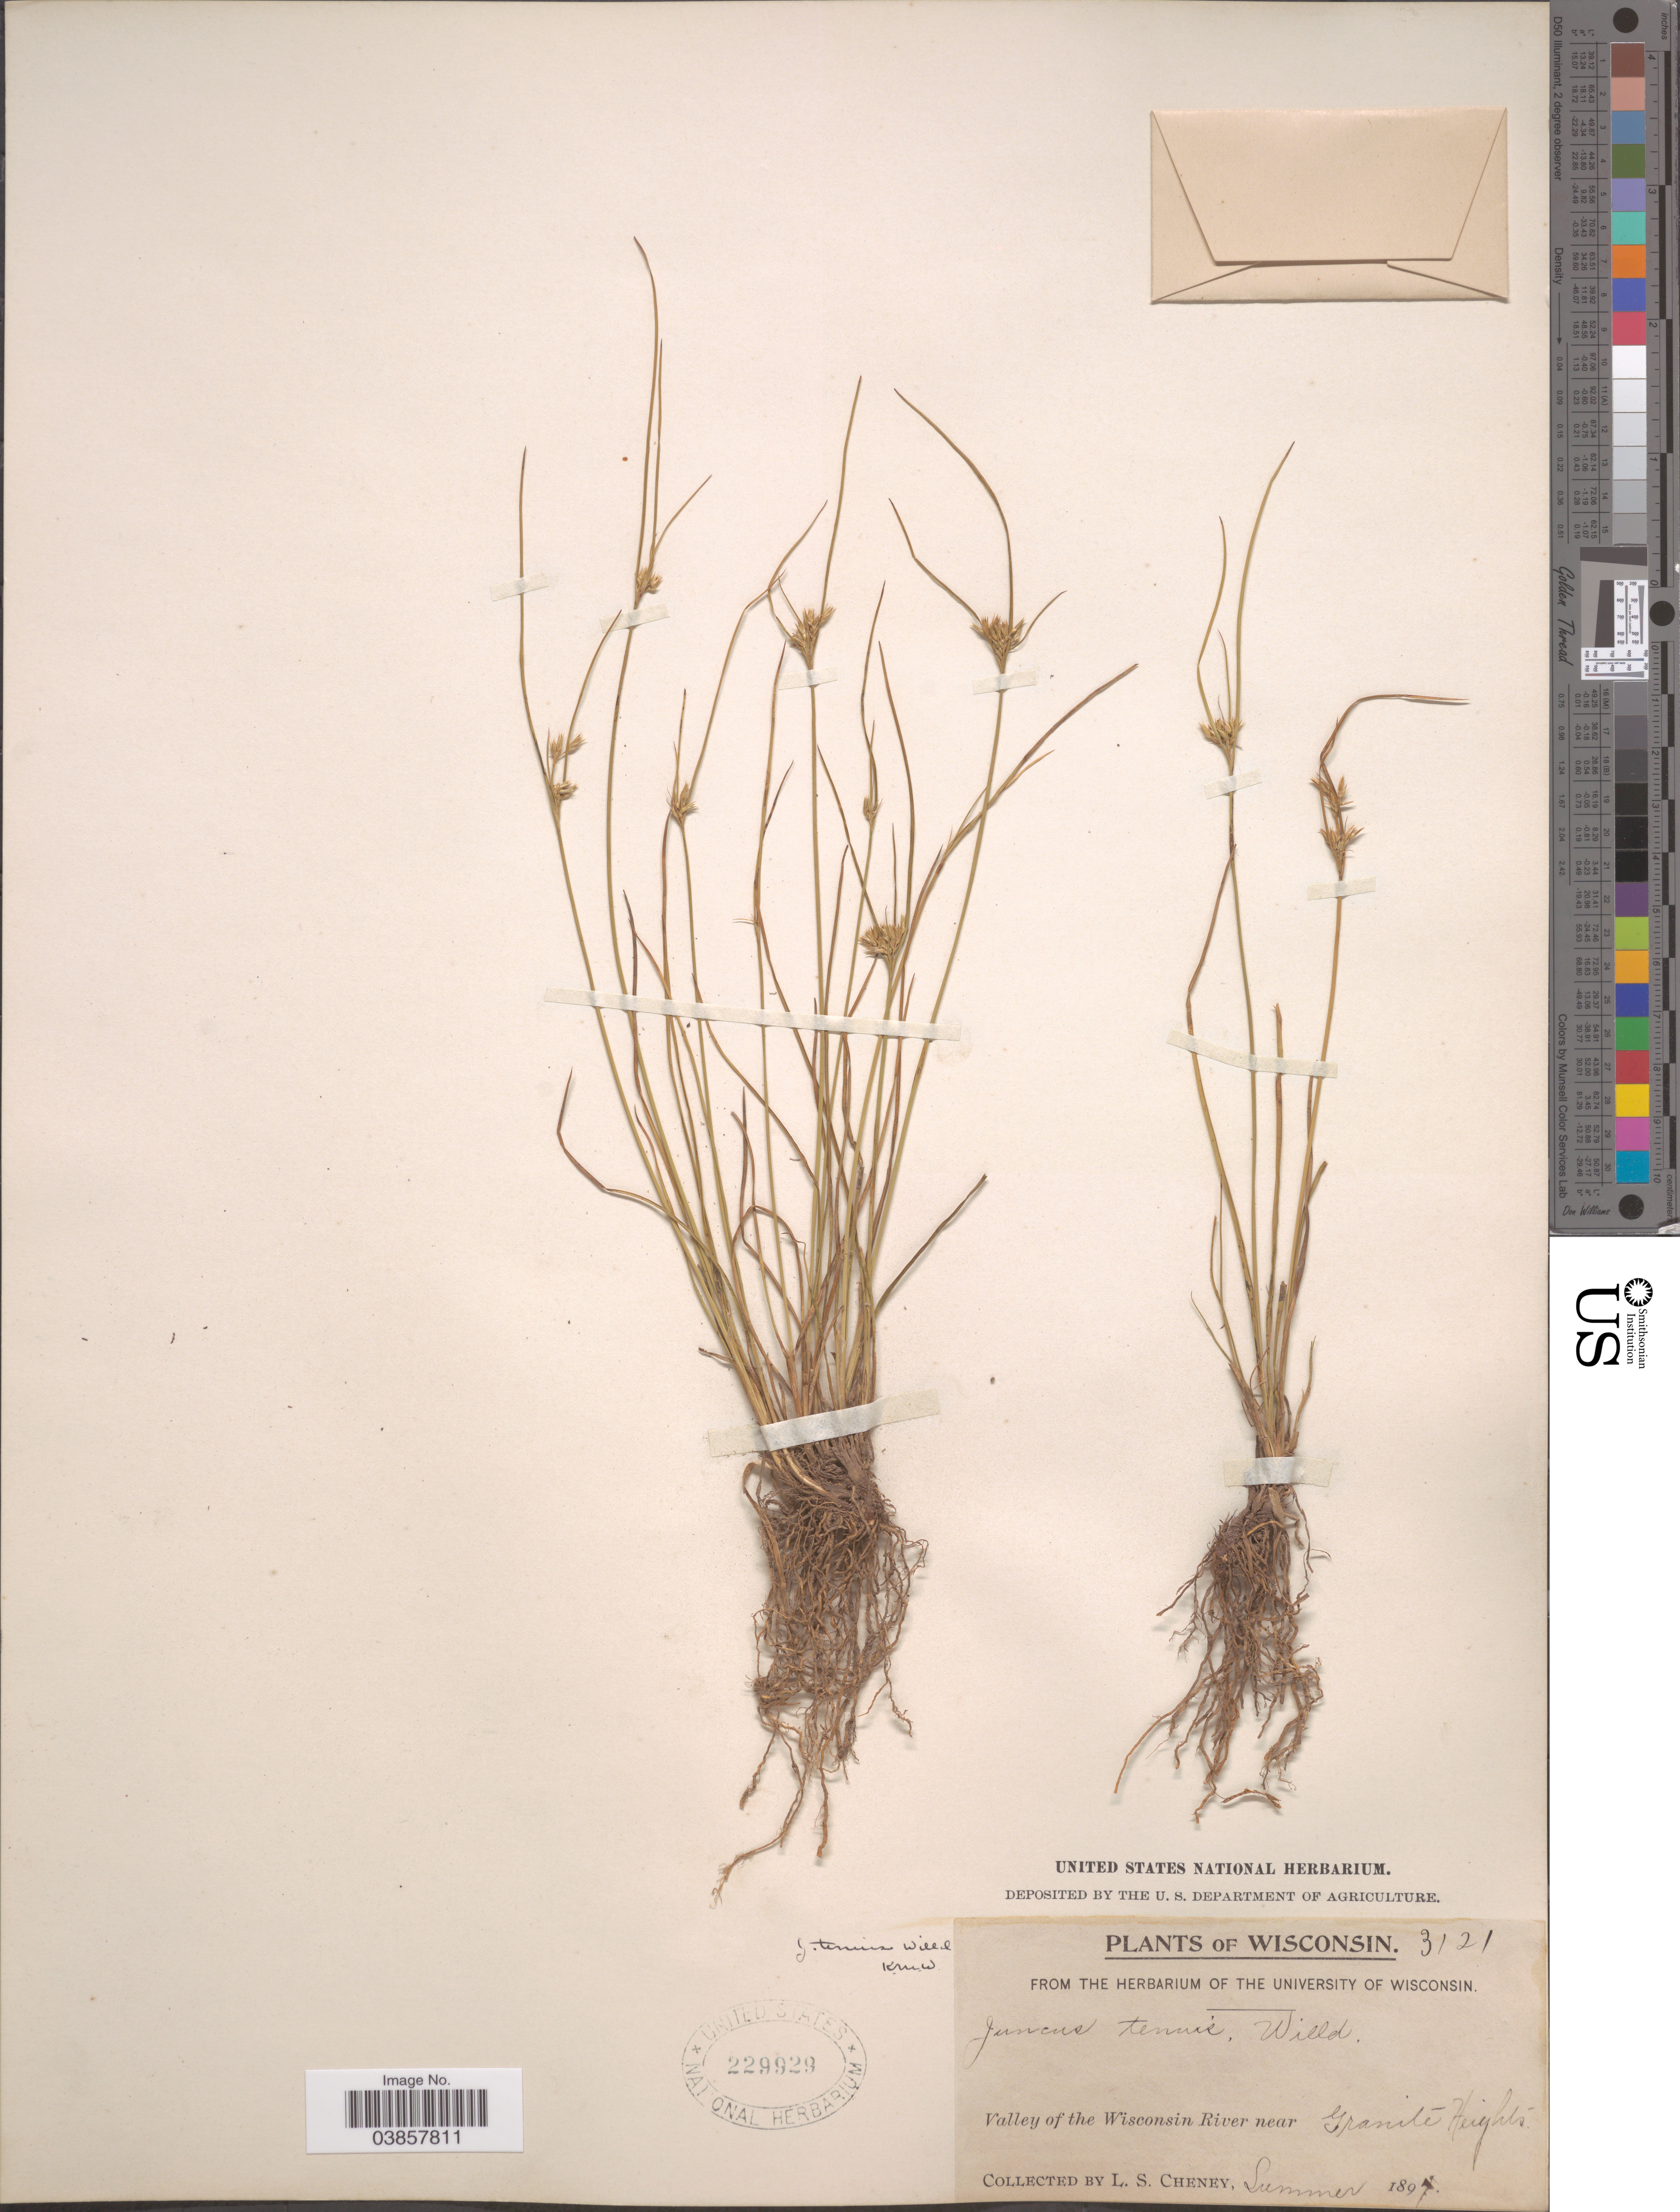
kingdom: Plantae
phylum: Tracheophyta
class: Liliopsida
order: Poales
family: Juncaceae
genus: Juncus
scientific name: Juncus tenuis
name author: Willd.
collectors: L. Cheney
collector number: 3121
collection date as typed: Summer 1897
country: United States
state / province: Wisconsin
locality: Valley of the Wisconsin River near Granite Heights.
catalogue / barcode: US 229929